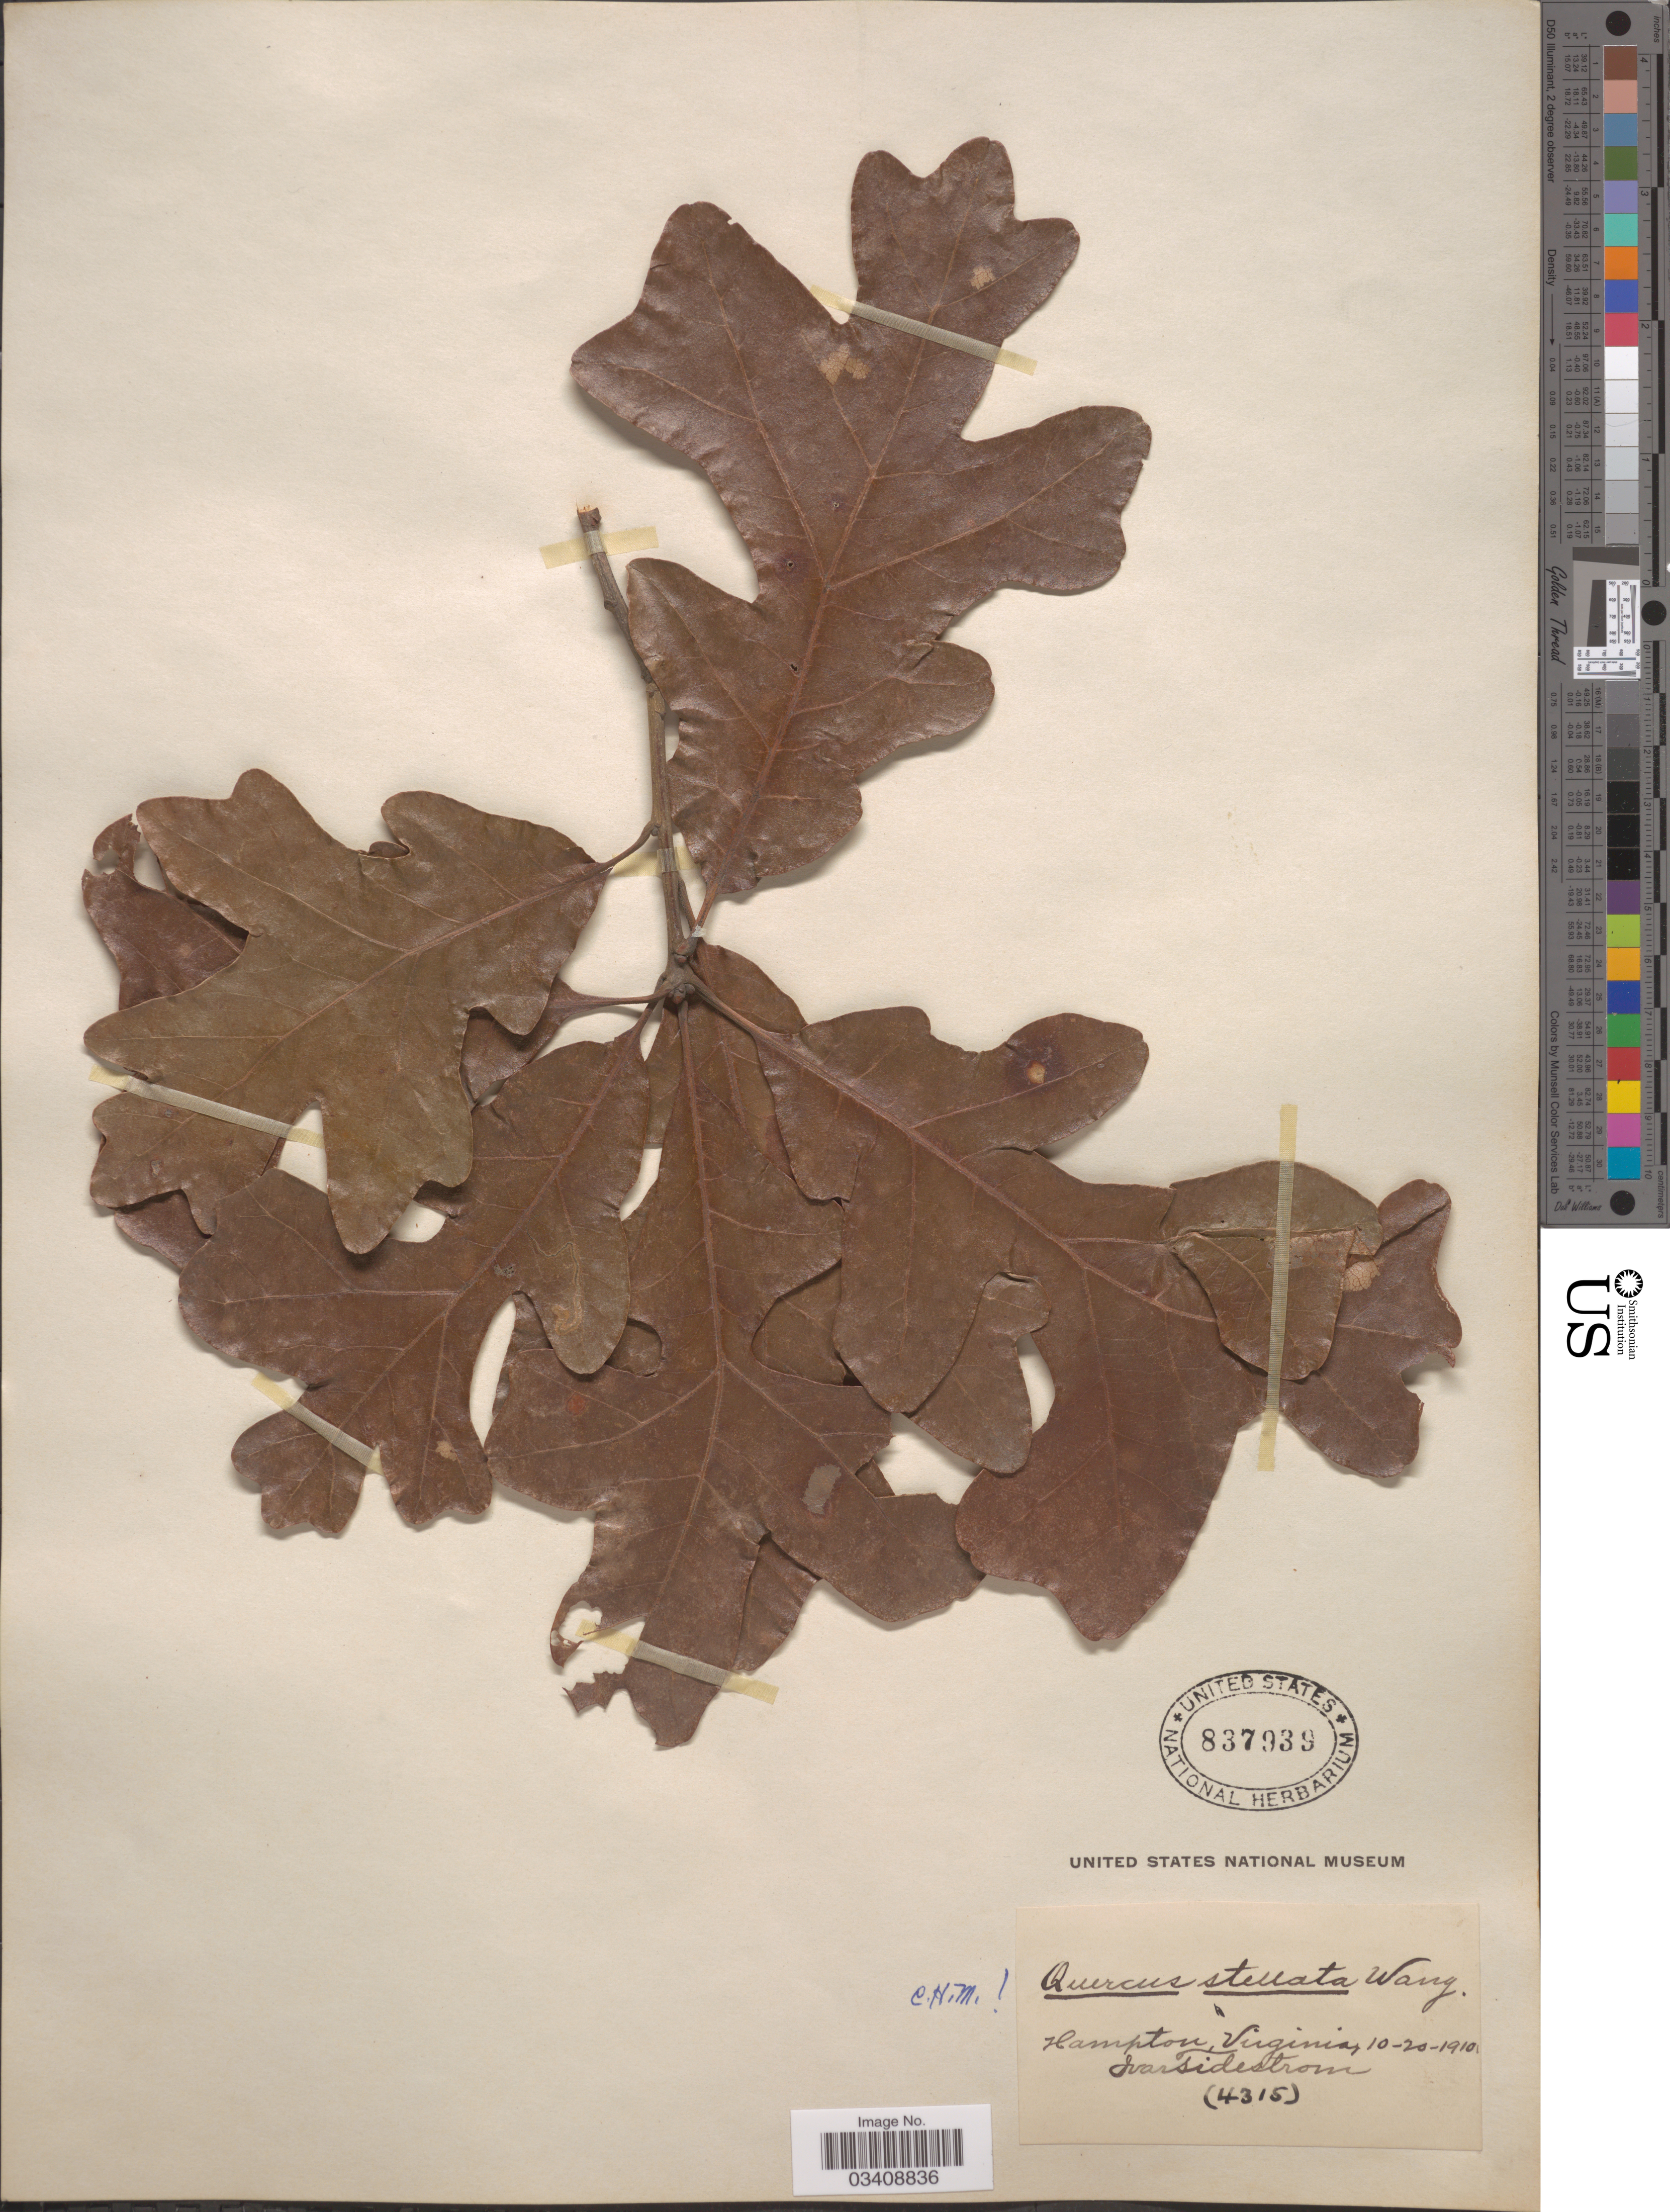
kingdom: Plantae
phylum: Tracheophyta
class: Magnoliopsida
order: Fagales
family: Fagaceae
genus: Quercus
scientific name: Quercus stellata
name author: Wangenh.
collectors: I. F. Tidestrom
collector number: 4315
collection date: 1910-10-20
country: United States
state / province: Virginia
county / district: City of Hampton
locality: Hampton.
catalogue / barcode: US 837939